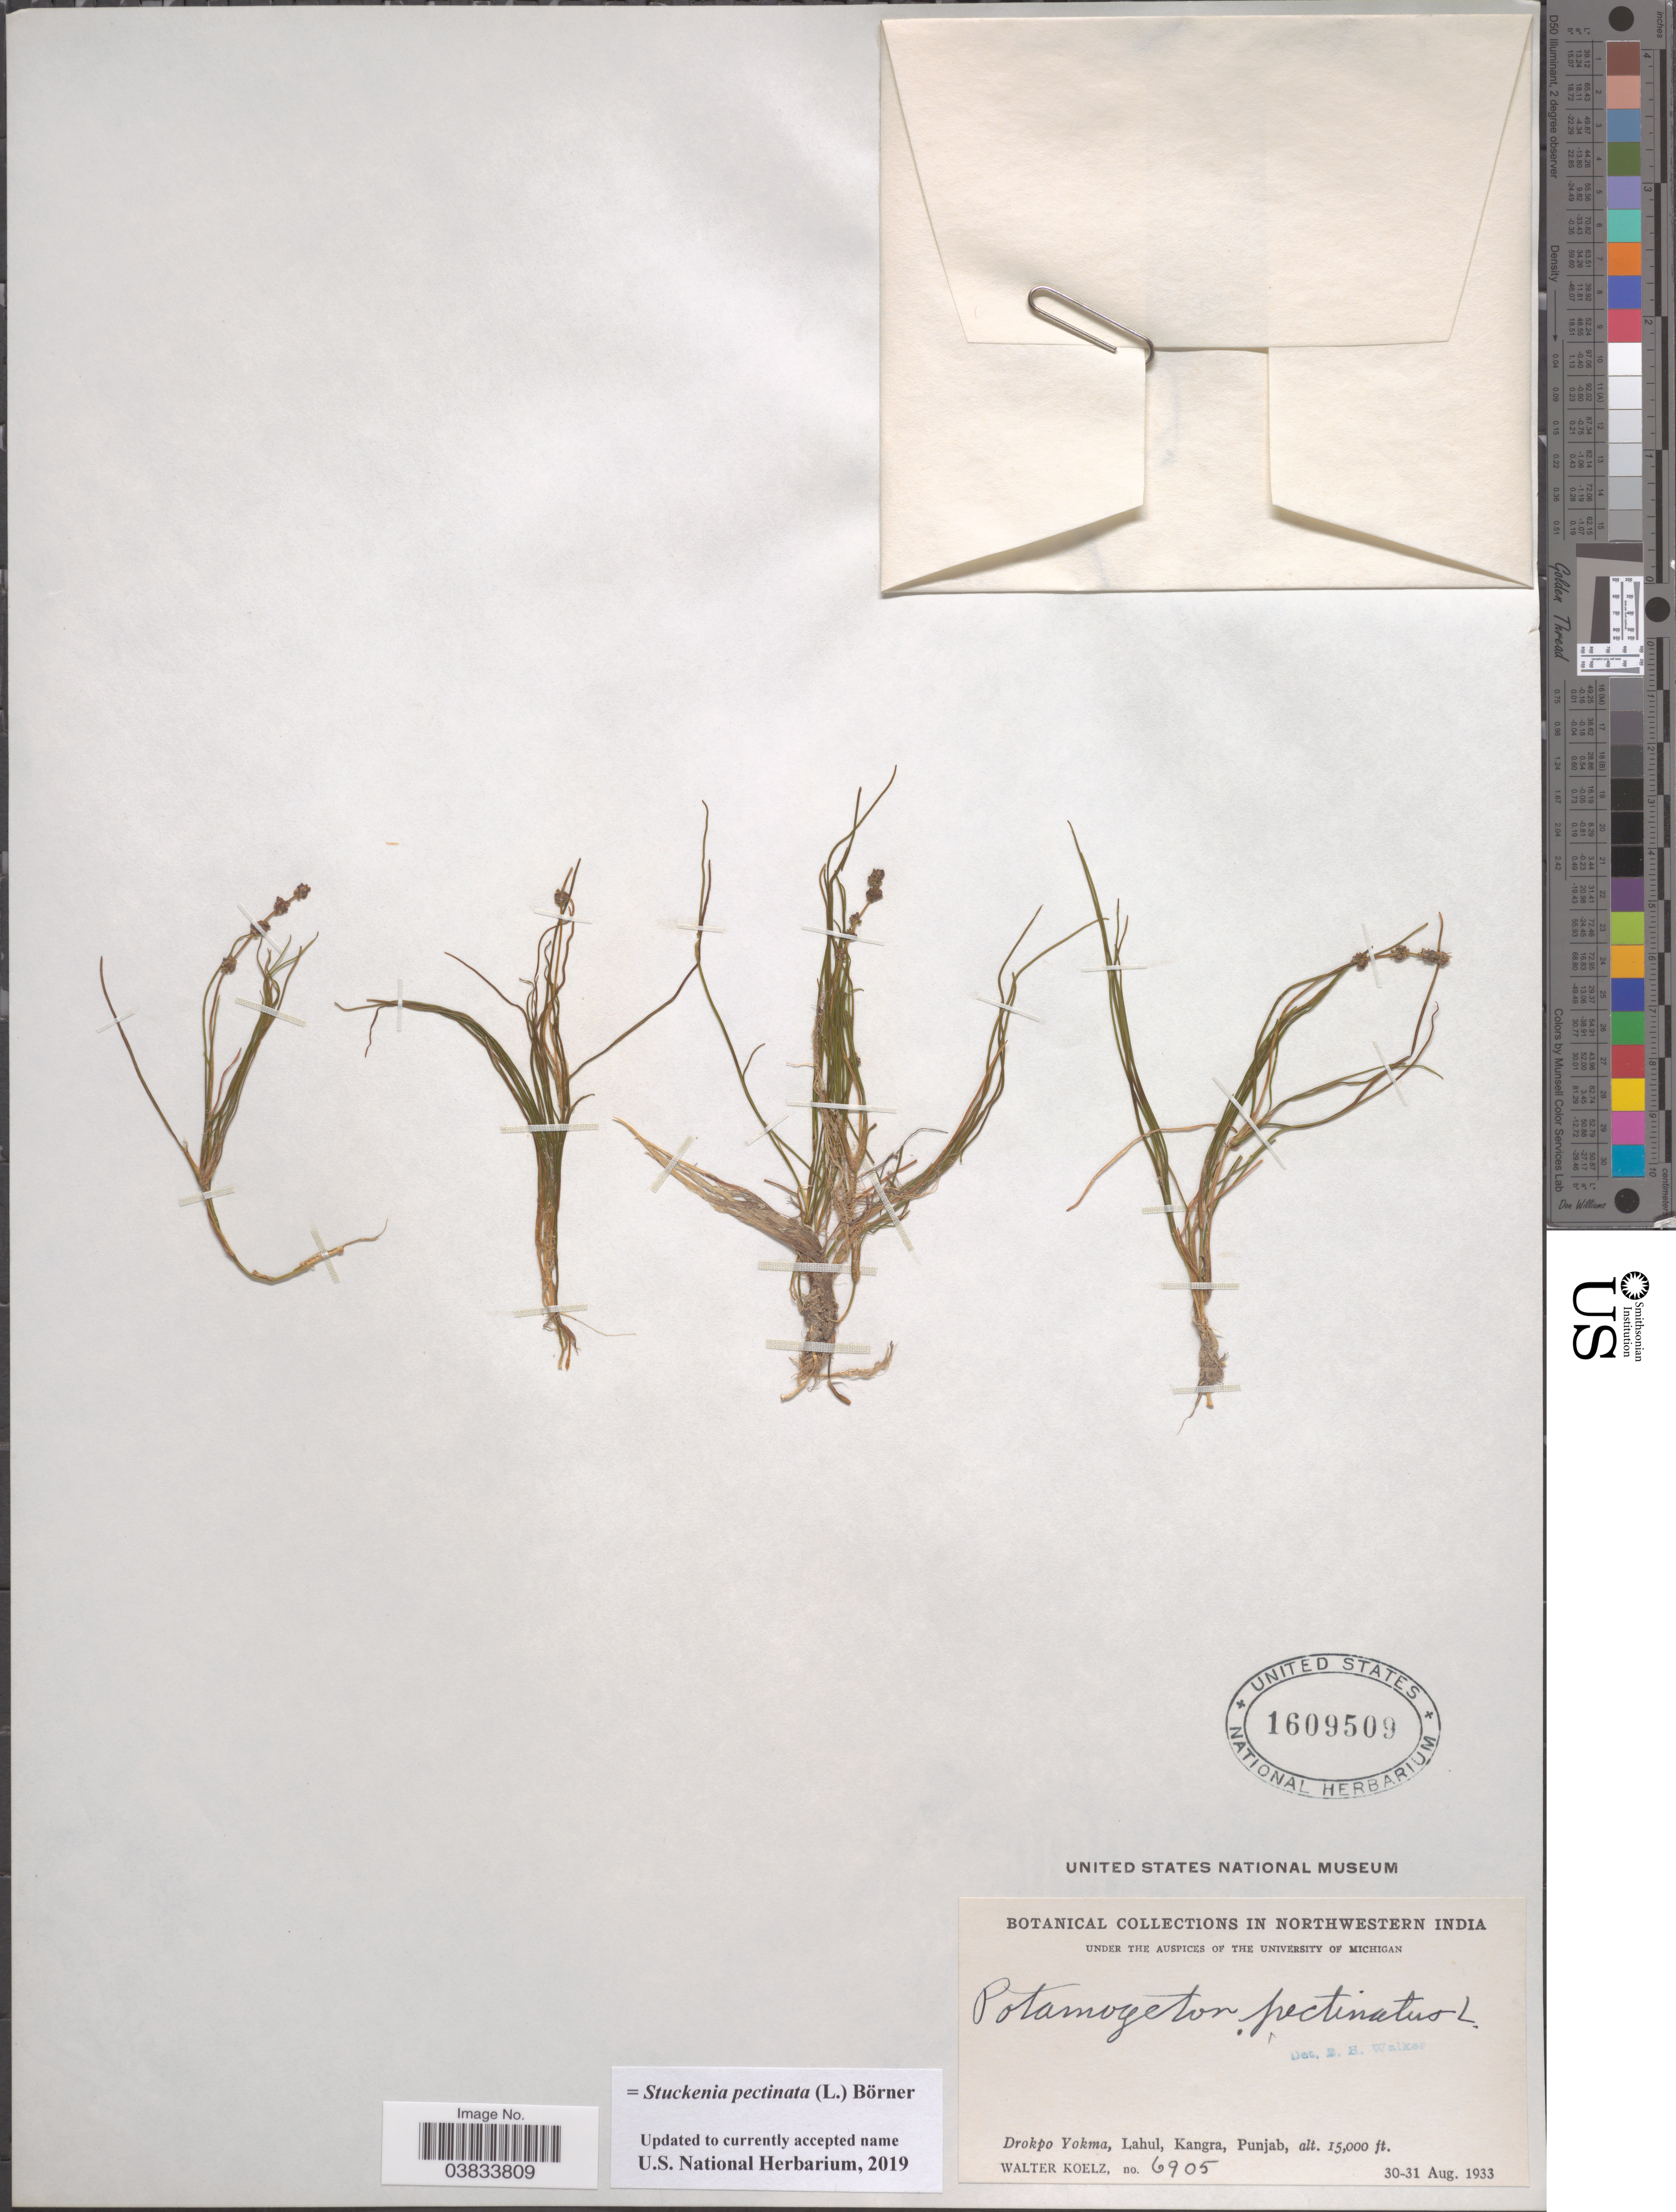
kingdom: Plantae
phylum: Tracheophyta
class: Liliopsida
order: Alismatales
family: Potamogetonaceae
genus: Stuckenia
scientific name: Stuckenia pectinata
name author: (L.) Börner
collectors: W. N. Koelz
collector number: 6905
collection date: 1933-08-30/1933-08-31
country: India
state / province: Punjab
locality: Northwestern India. Drokpo Yokma, Lahul, Kangra, Punjab.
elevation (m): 4572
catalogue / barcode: US 1609509